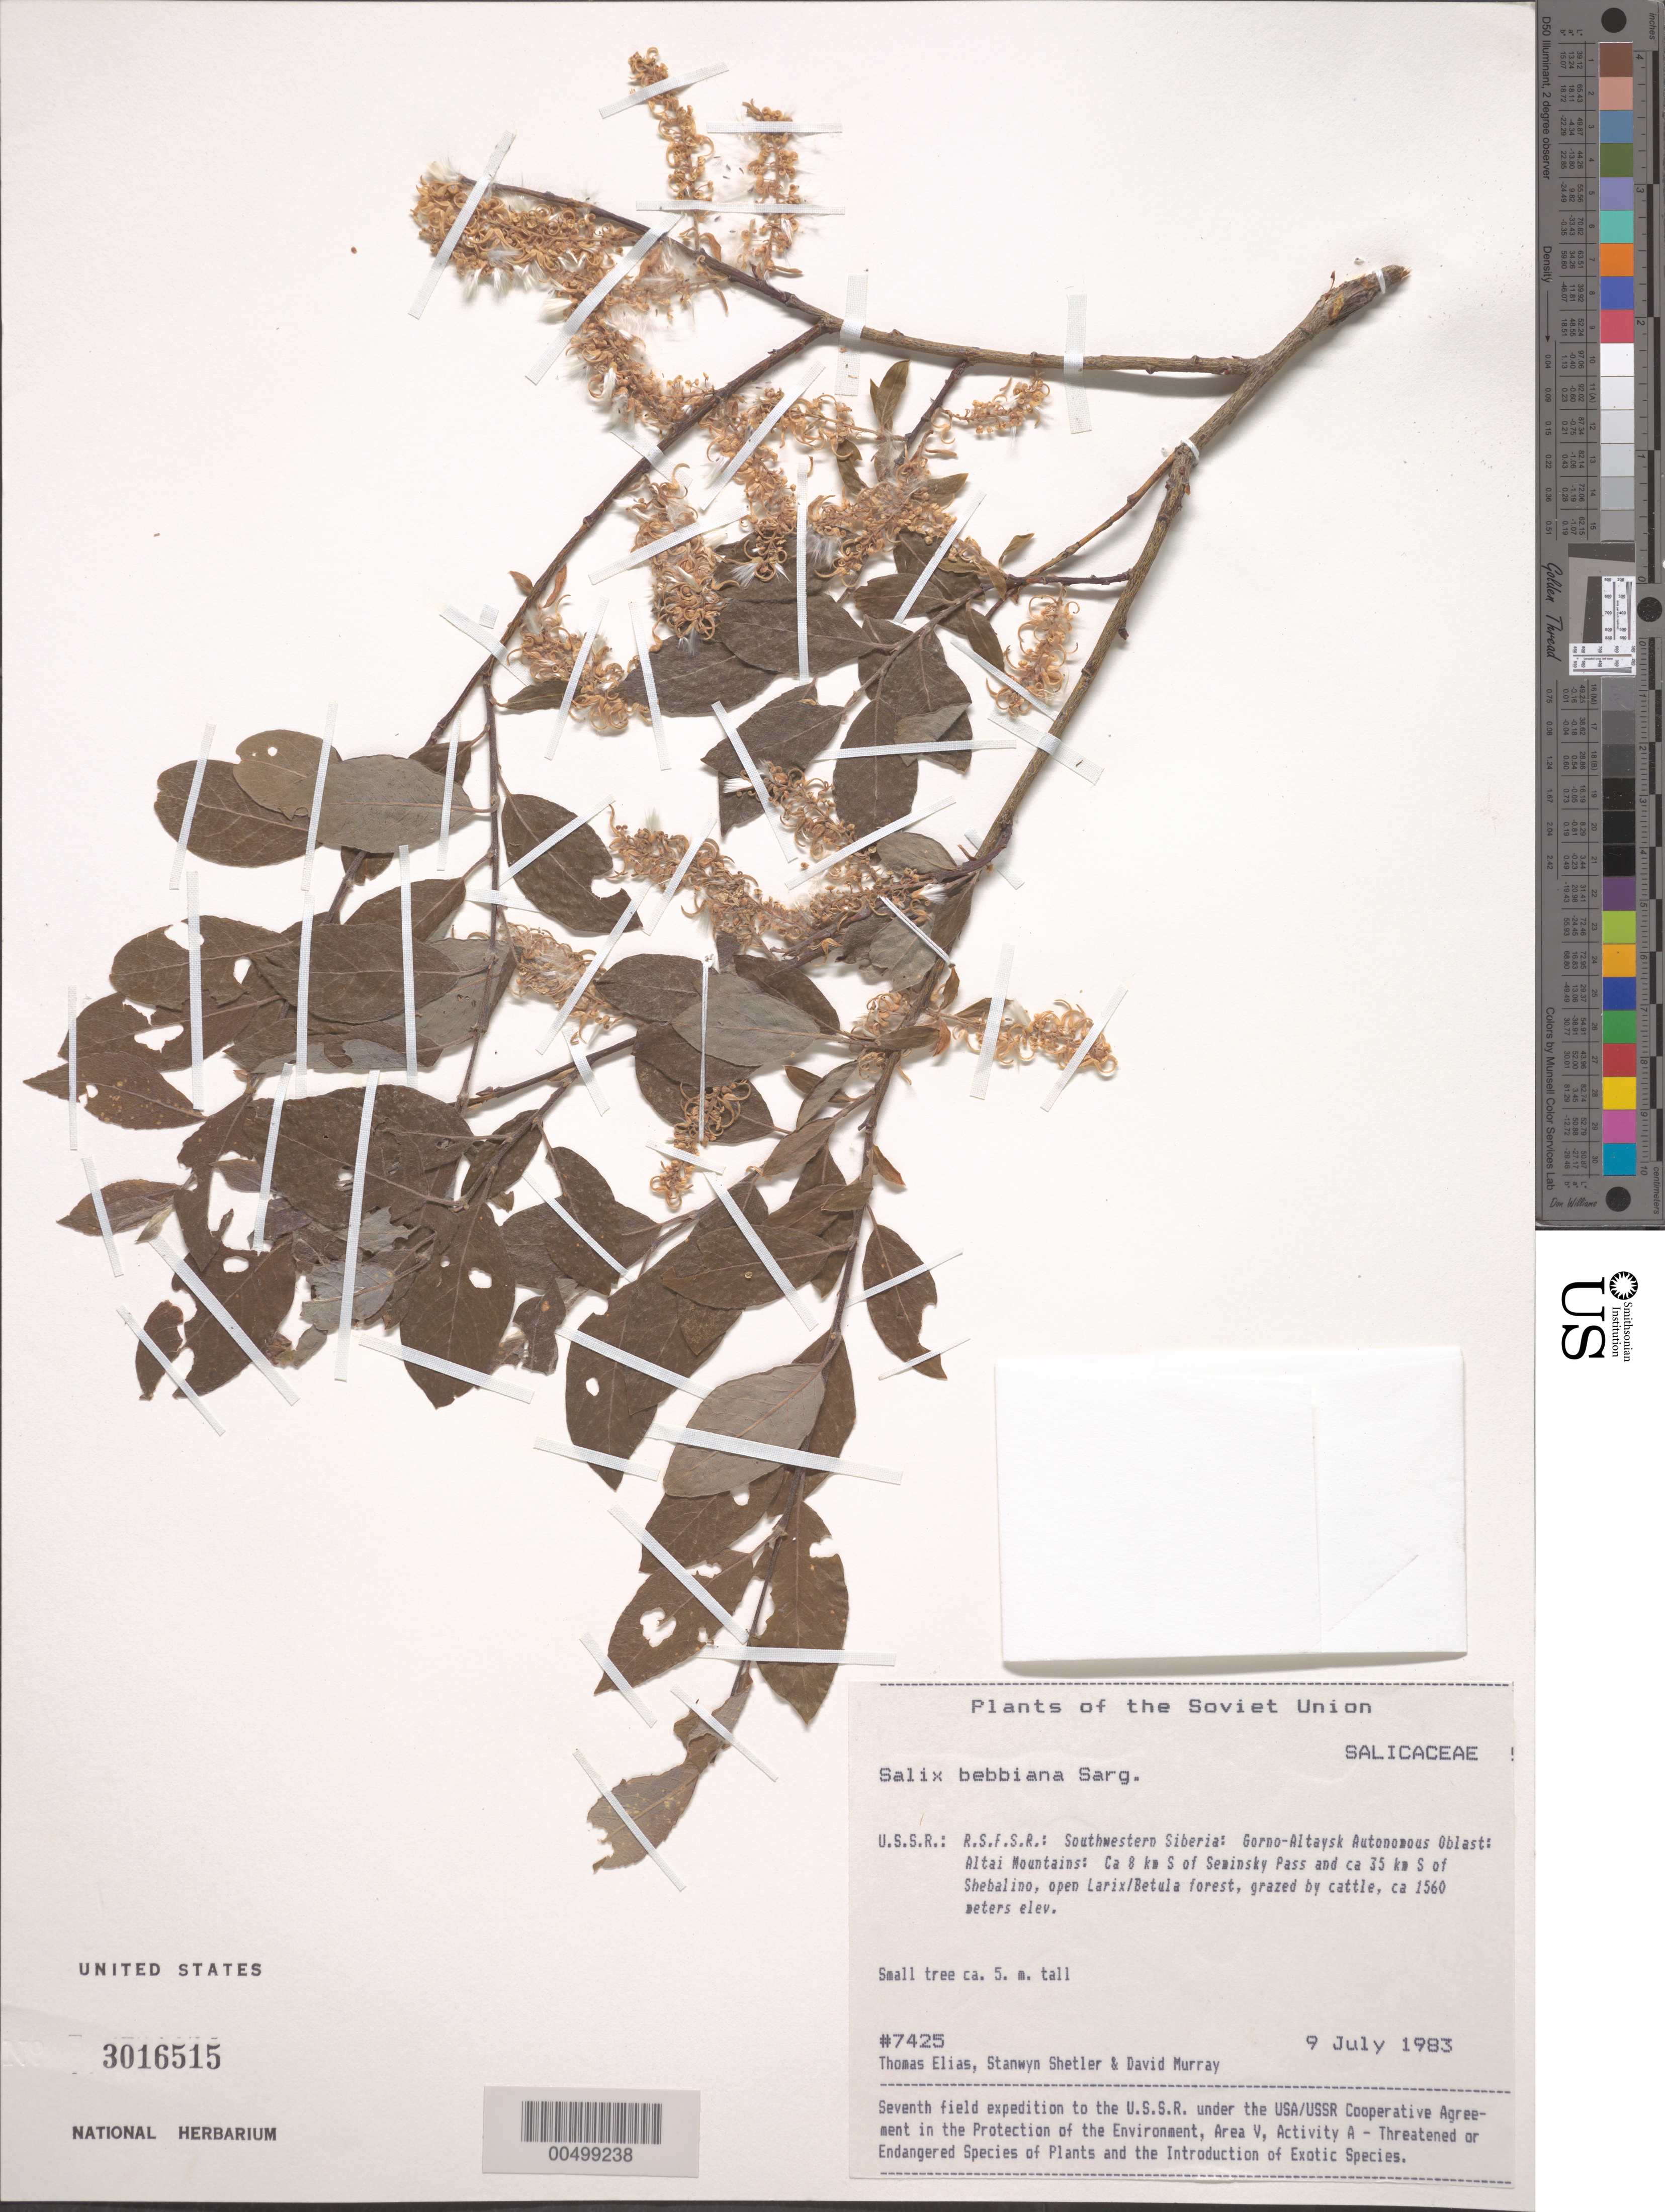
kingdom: Plantae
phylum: Tracheophyta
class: Magnoliopsida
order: Malpighiales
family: Salicaceae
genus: Salix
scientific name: Salix bebbiana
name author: Sarg.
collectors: T. Elias, S. Shetler & D. F. Murray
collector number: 7425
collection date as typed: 09 Jul 1983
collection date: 1983-07-09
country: Russian Federation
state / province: Altai Republic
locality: Altai Mountains, ca. 8 km S of Seminsky Pass and ca. 35 km S of Shebalino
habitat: open Larix/Betula forest, grazed by cattle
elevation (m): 1560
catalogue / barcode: US 3016515